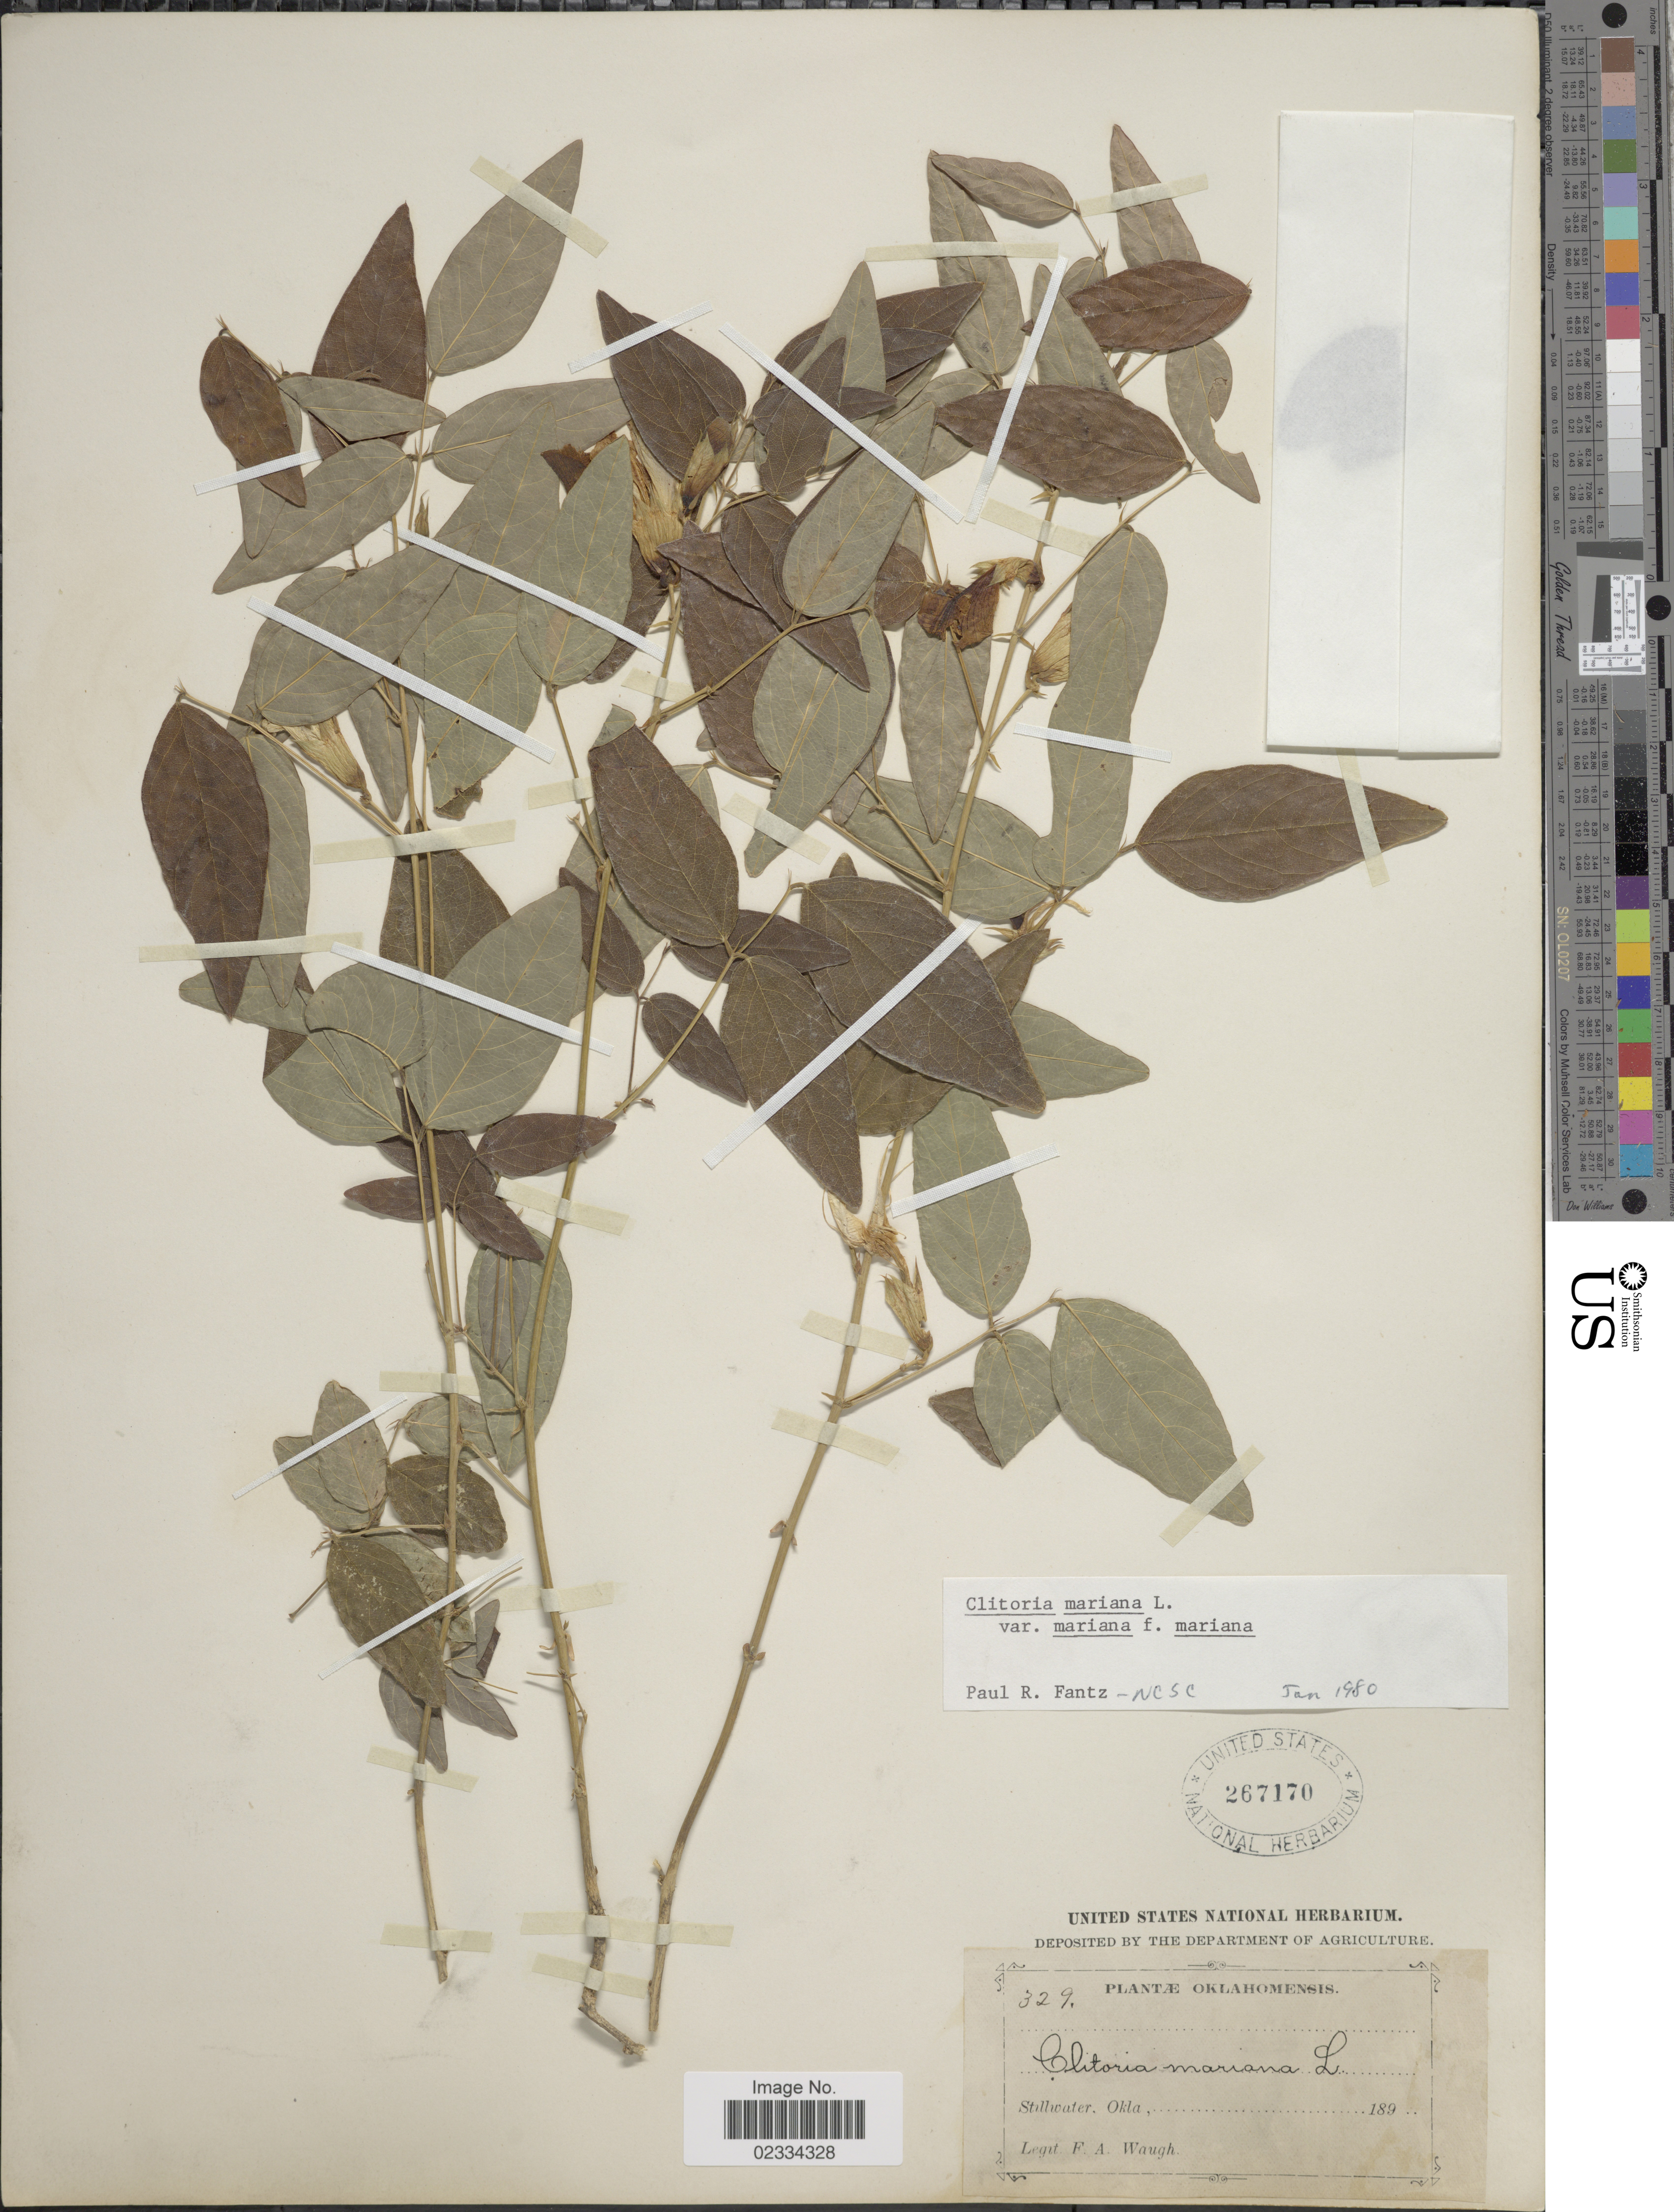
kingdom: Plantae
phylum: Tracheophyta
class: Magnoliopsida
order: Fabales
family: Fabaceae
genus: Clitoria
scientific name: Clitoria mariana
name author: L.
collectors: F. Waugh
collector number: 329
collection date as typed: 189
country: United States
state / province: Oklahoma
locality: Stillwater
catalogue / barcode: US 267170